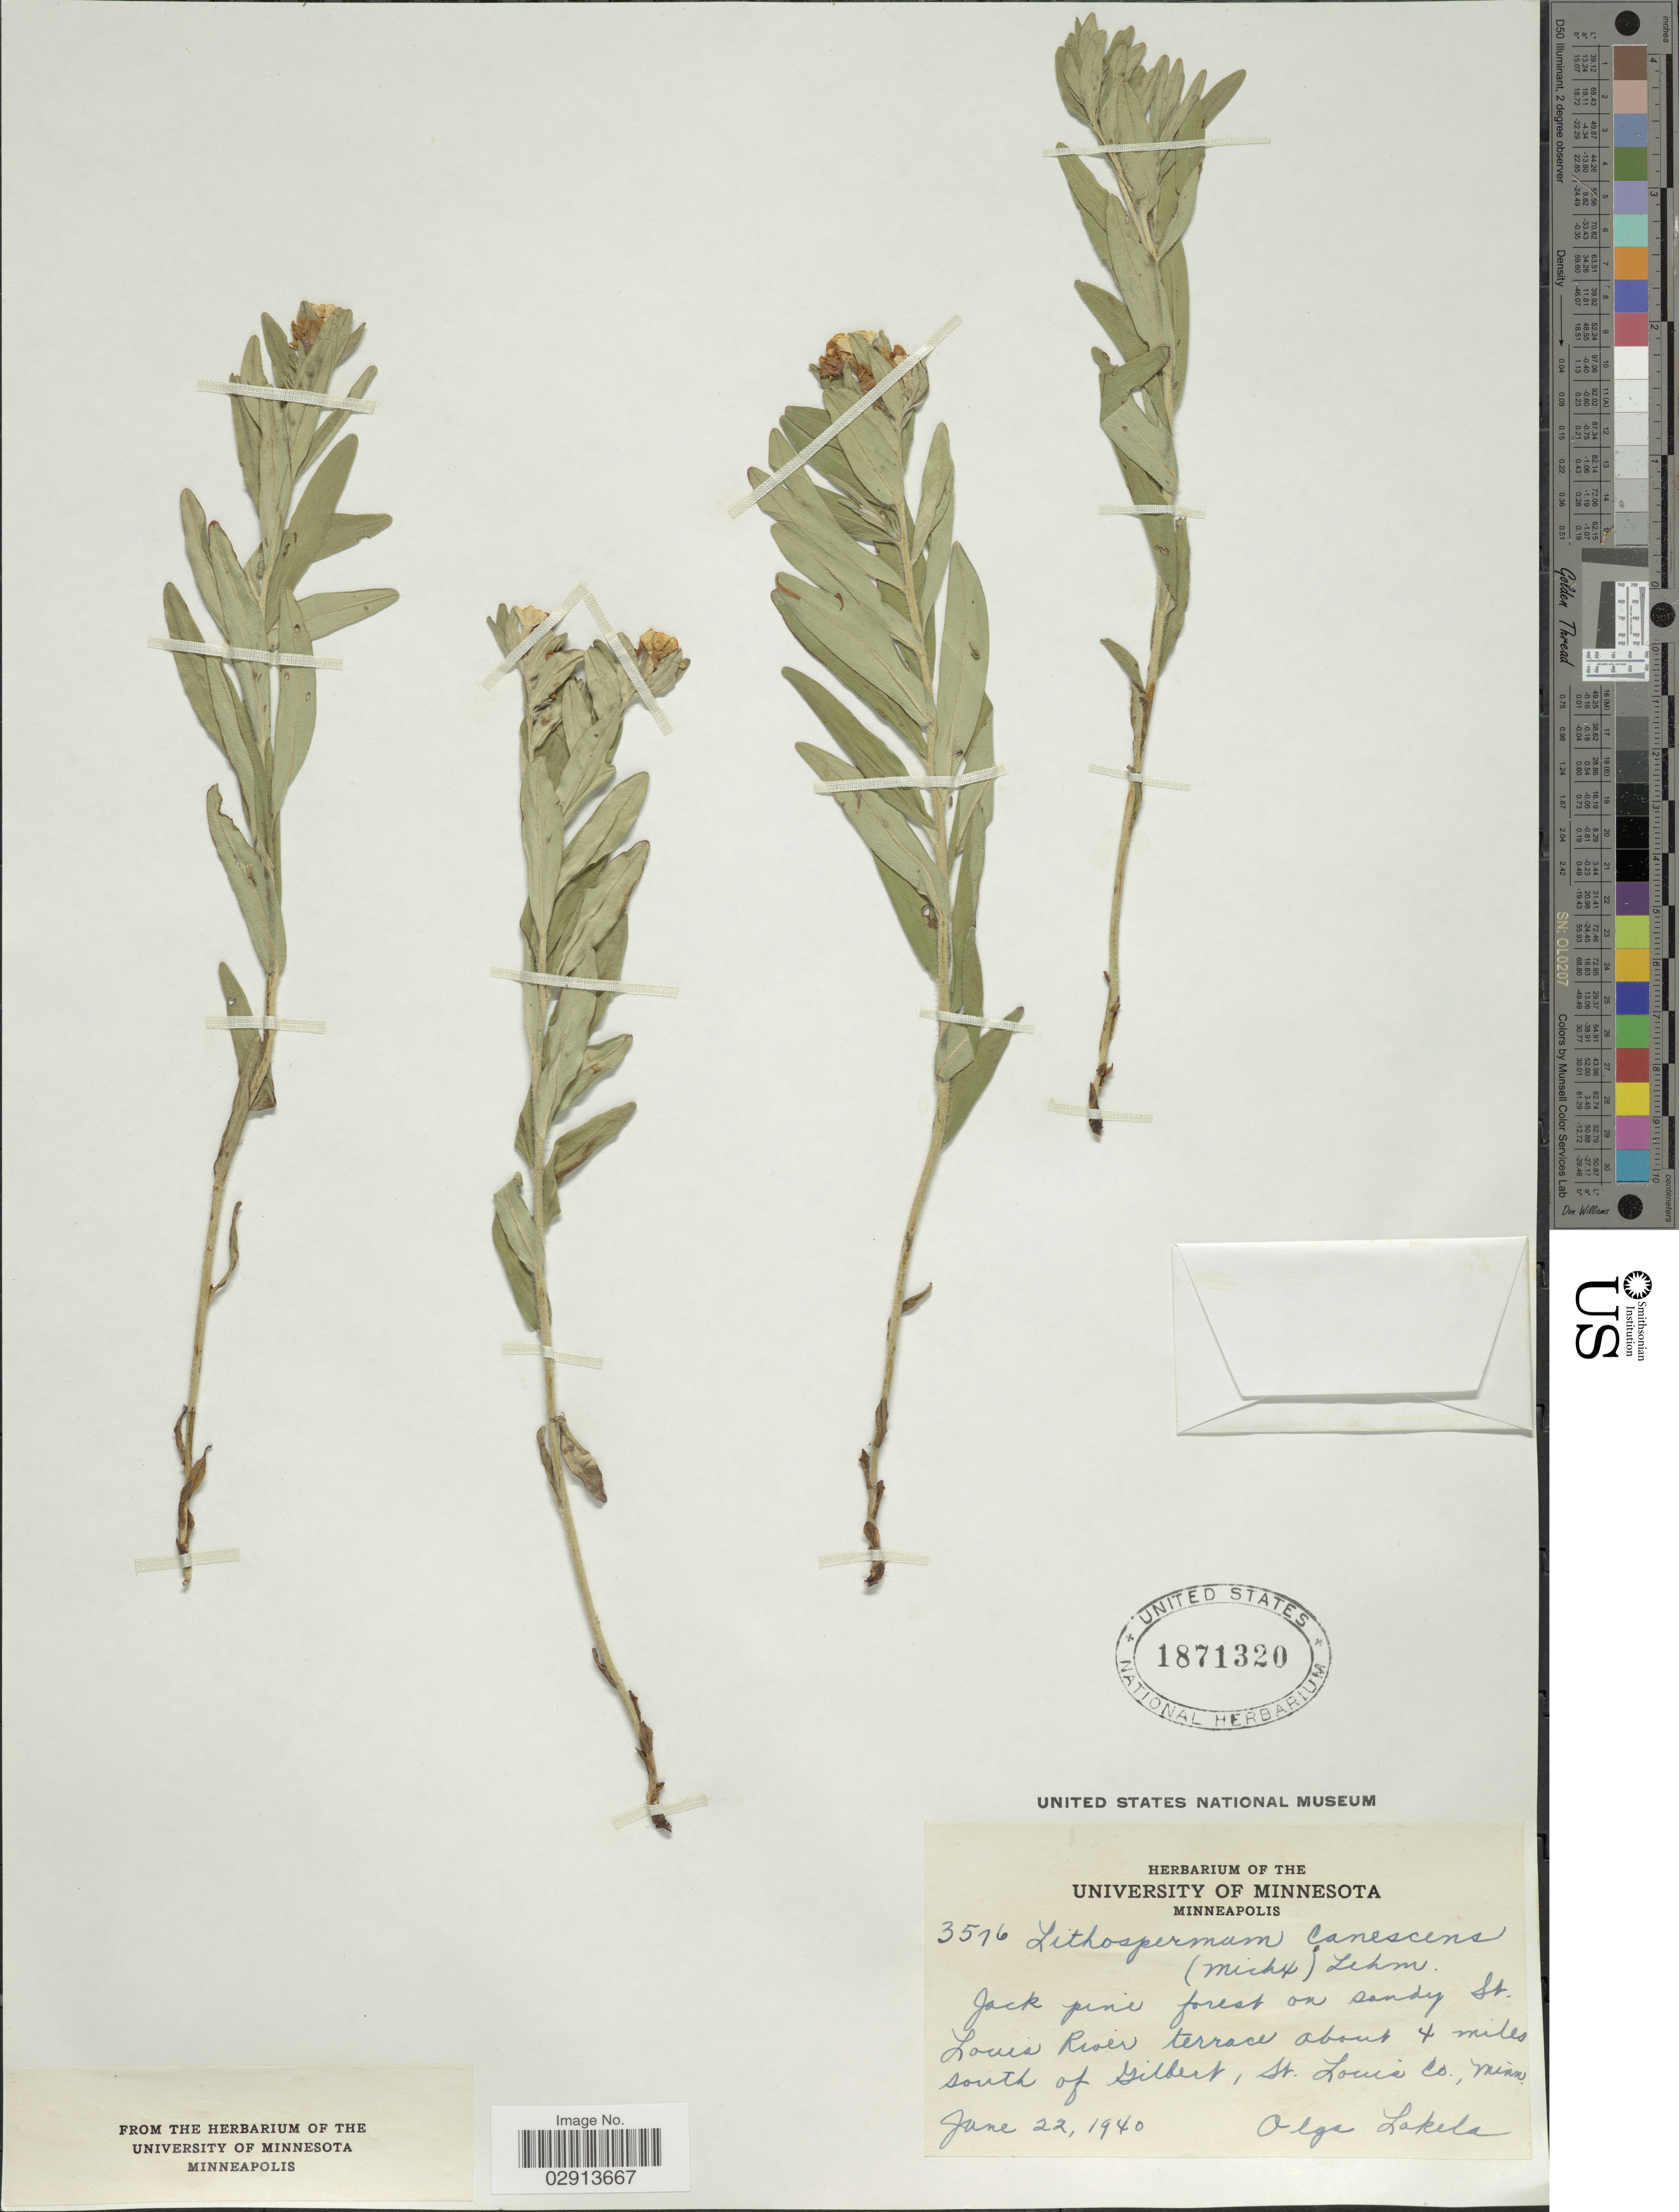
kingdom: Plantae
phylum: Tracheophyta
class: Magnoliopsida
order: Boraginales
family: Boraginaceae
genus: Lithospermum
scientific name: Lithospermum canescens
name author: (Michx.) Lehm.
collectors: O. K. Lakela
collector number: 3516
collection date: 1940-06-22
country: United States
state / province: Minnesota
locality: Jack pine forest on sandy St. Louis River terrace about 4 miles south of Gilbert, St. Louis Co., Minn.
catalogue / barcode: US 1871320